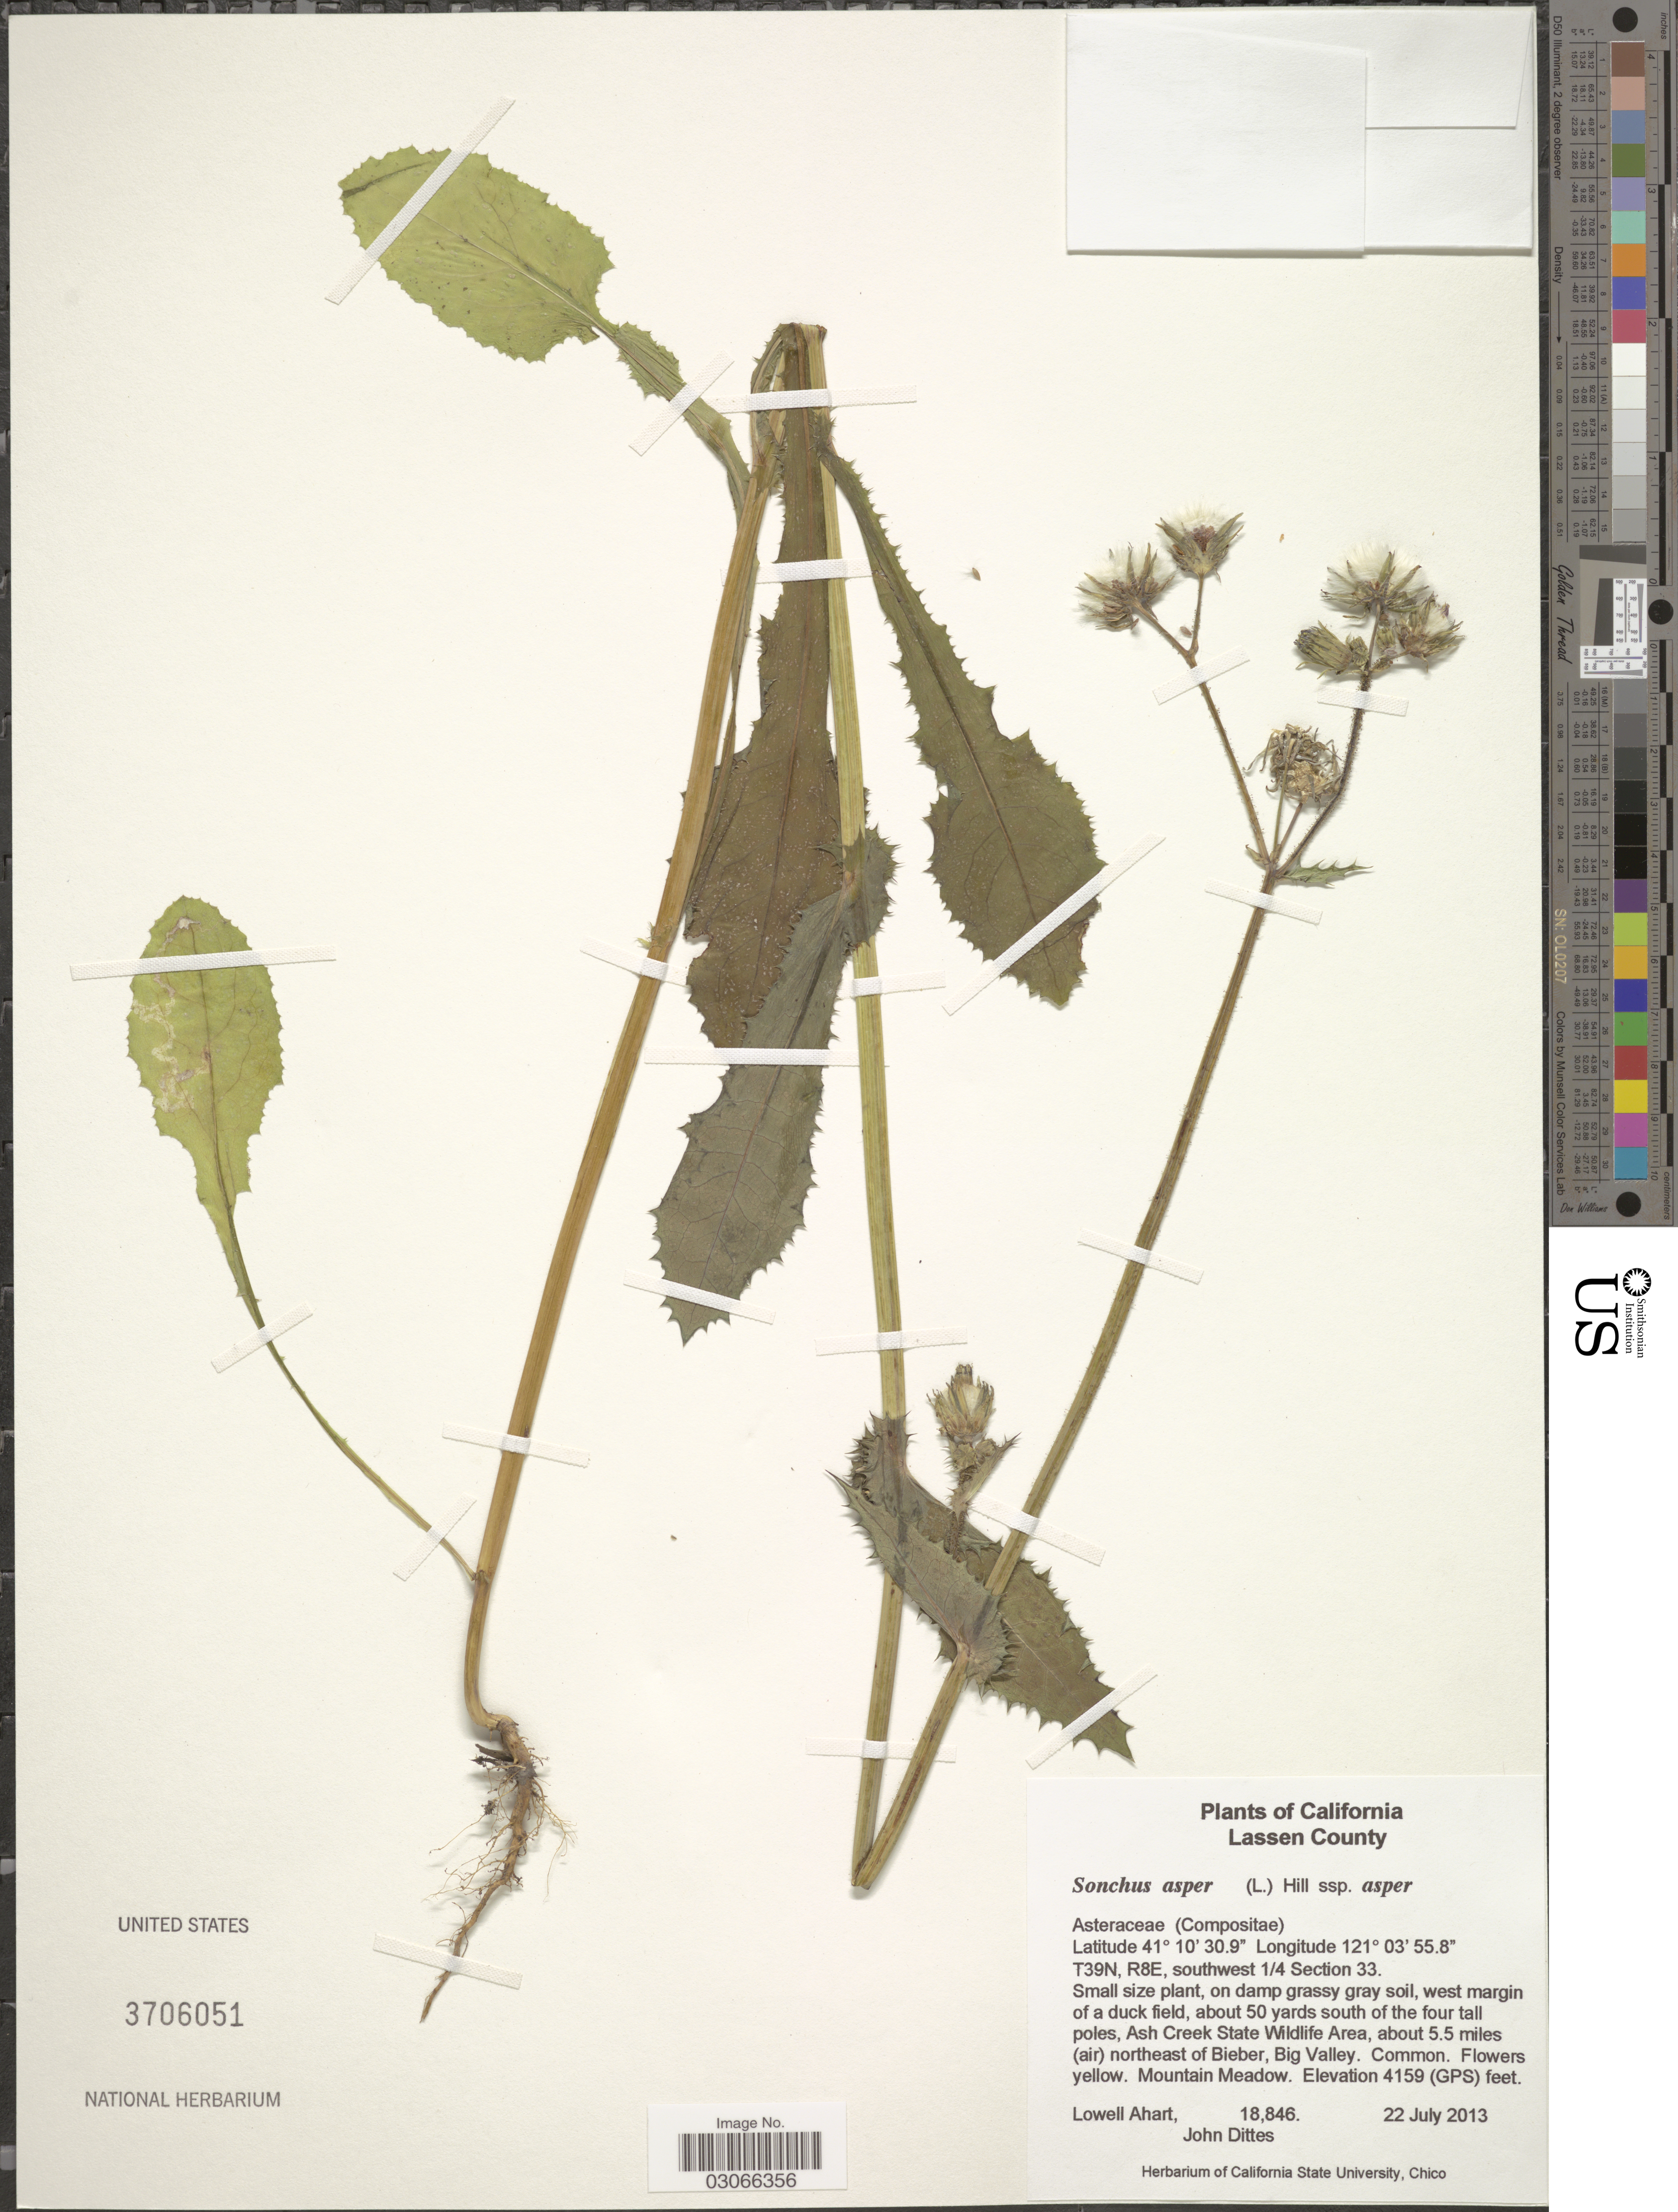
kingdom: Plantae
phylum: Tracheophyta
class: Magnoliopsida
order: Asterales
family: Asteraceae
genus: Sonchus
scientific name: Sonchus asper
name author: (L.) Hill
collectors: L. Ahart & J. Dittes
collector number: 18846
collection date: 2013-07-22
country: United States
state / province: California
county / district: Lassen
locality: Lassen County. T39N, R8E, southwest 1/4 Section 33. Ash Creek State Wildlife Area, about 5.5 miles (air) northeast of Bieber, Big Valley.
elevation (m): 1268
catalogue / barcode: US 3706051